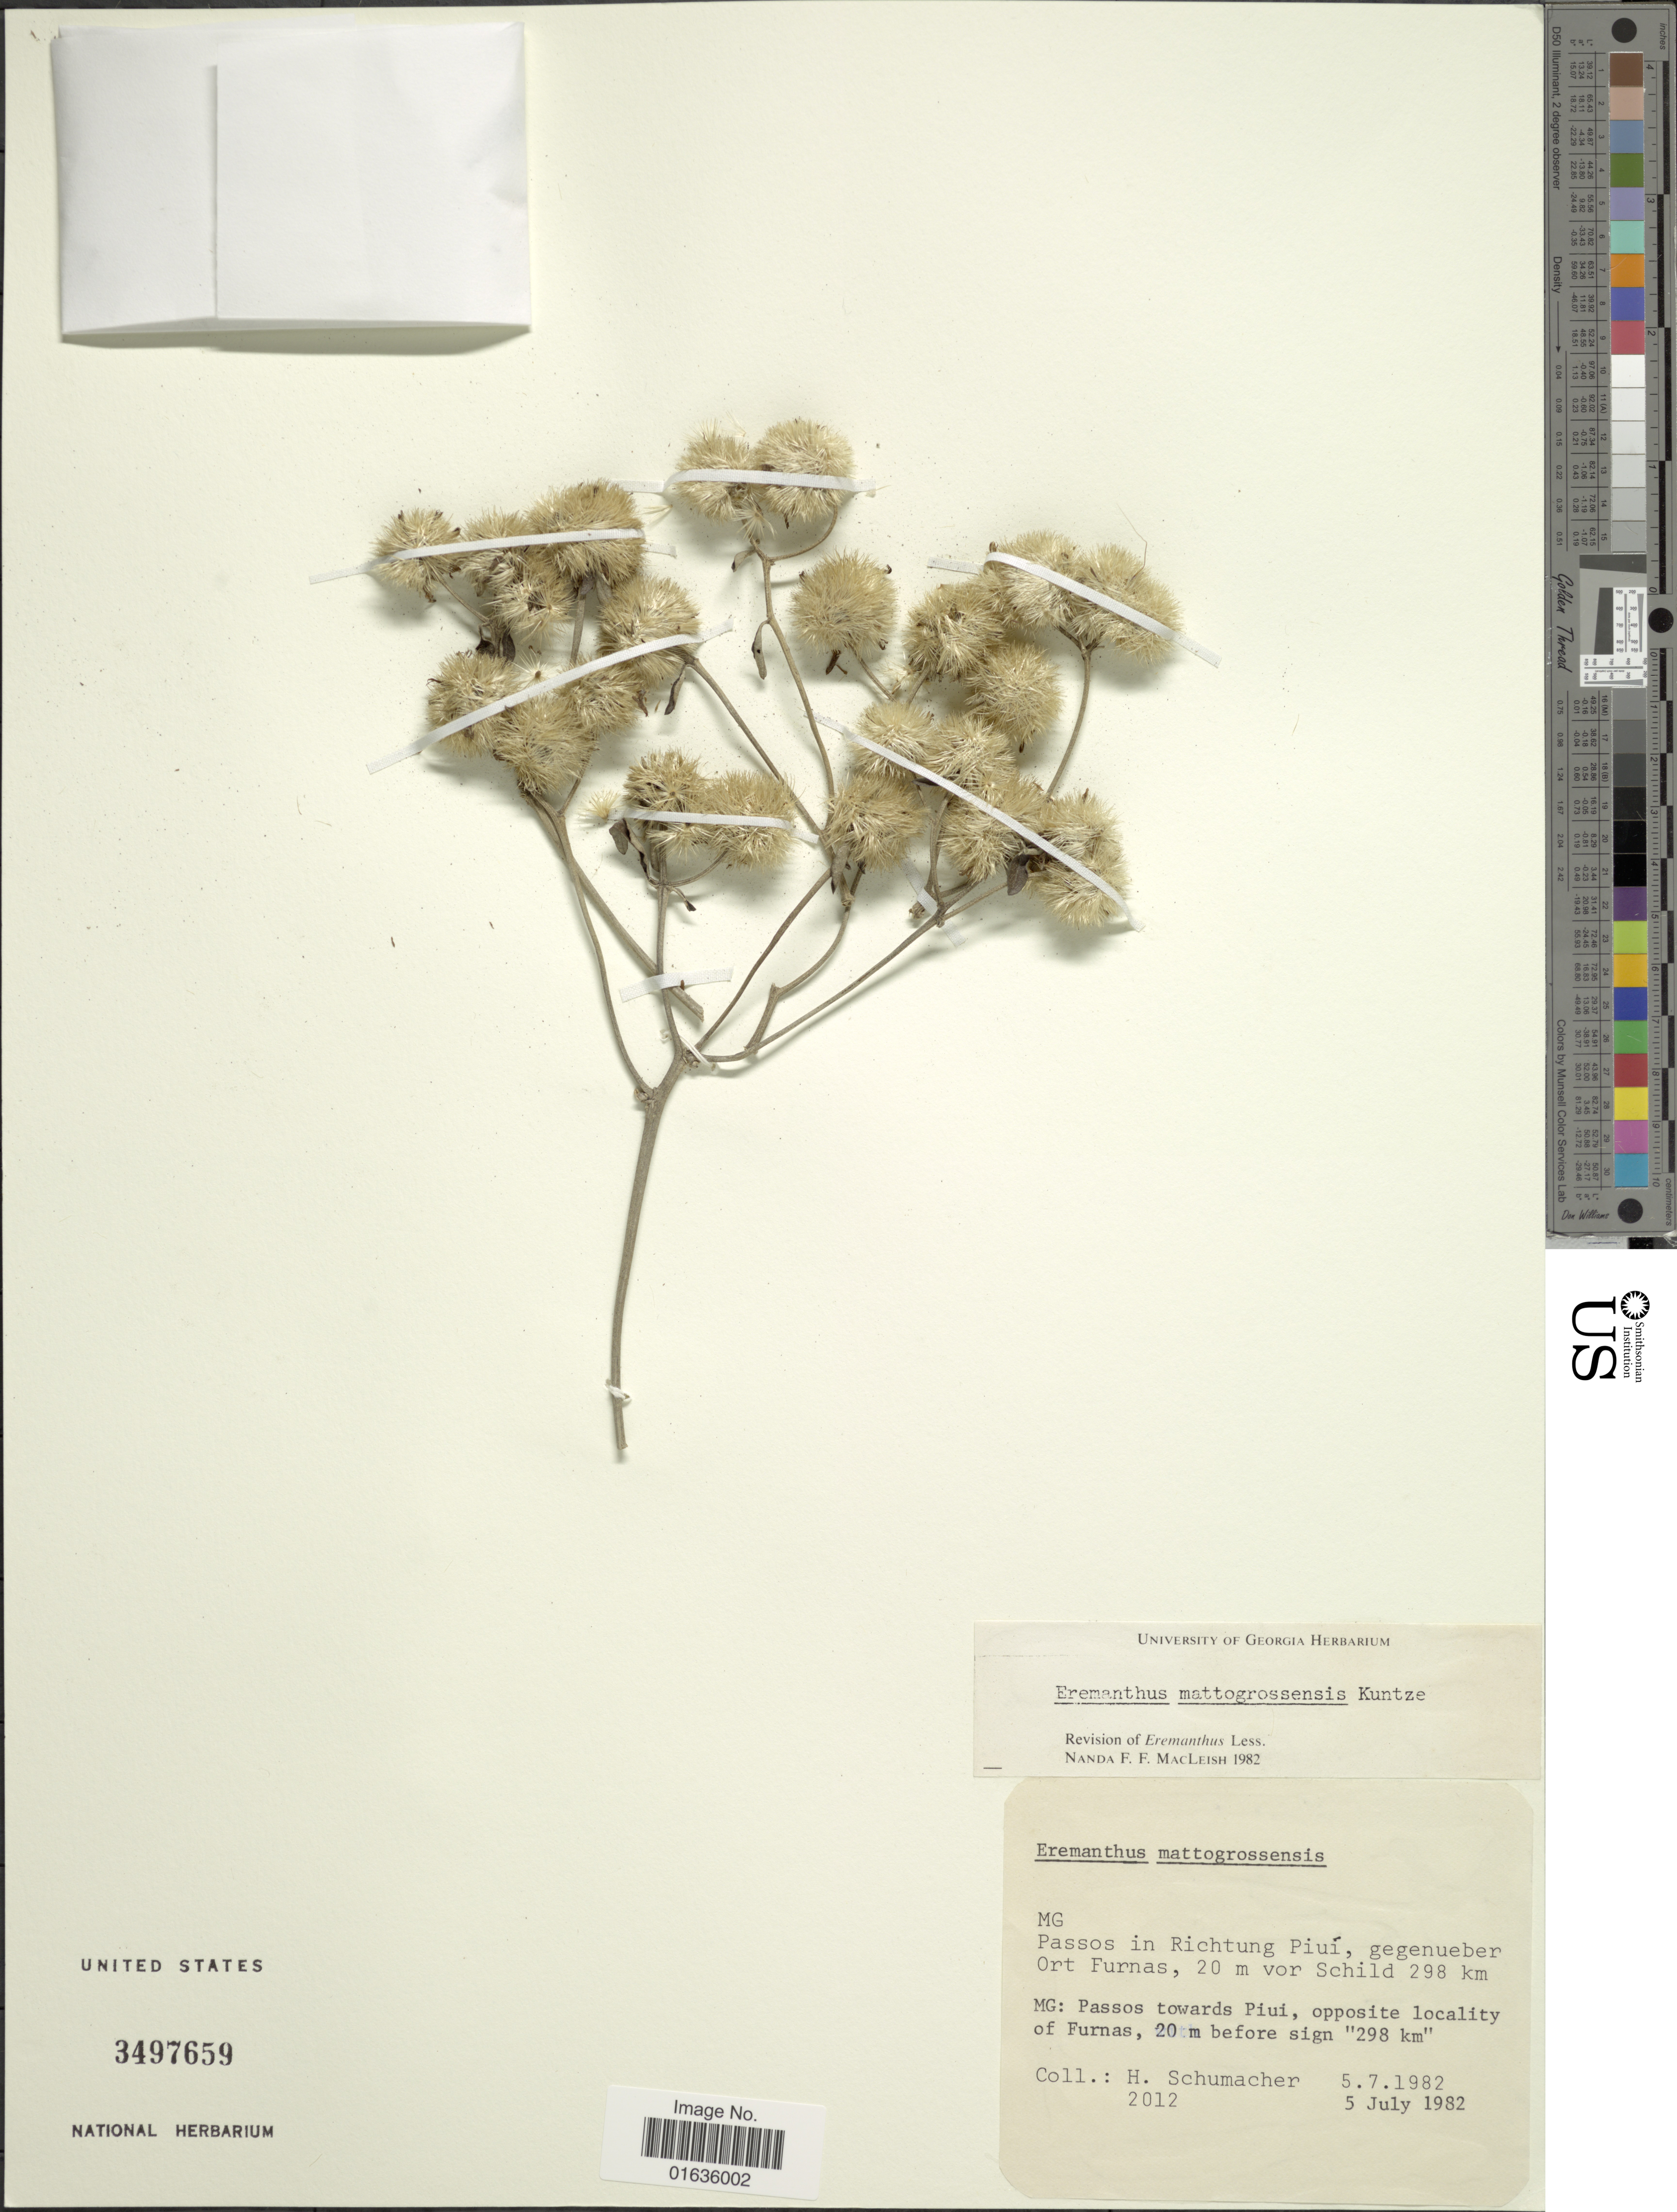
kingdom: Plantae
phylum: Tracheophyta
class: Magnoliopsida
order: Asterales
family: Asteraceae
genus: Eremanthus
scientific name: Eremanthus mattogrossensis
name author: Kuntze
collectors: H. Schumacher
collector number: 2012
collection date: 1982-07-05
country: Brazil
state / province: Minas Gerais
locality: MG: Passos towards Piui, opposite locality of Furnas, 20 m before sign "298 km"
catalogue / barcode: US 3497659